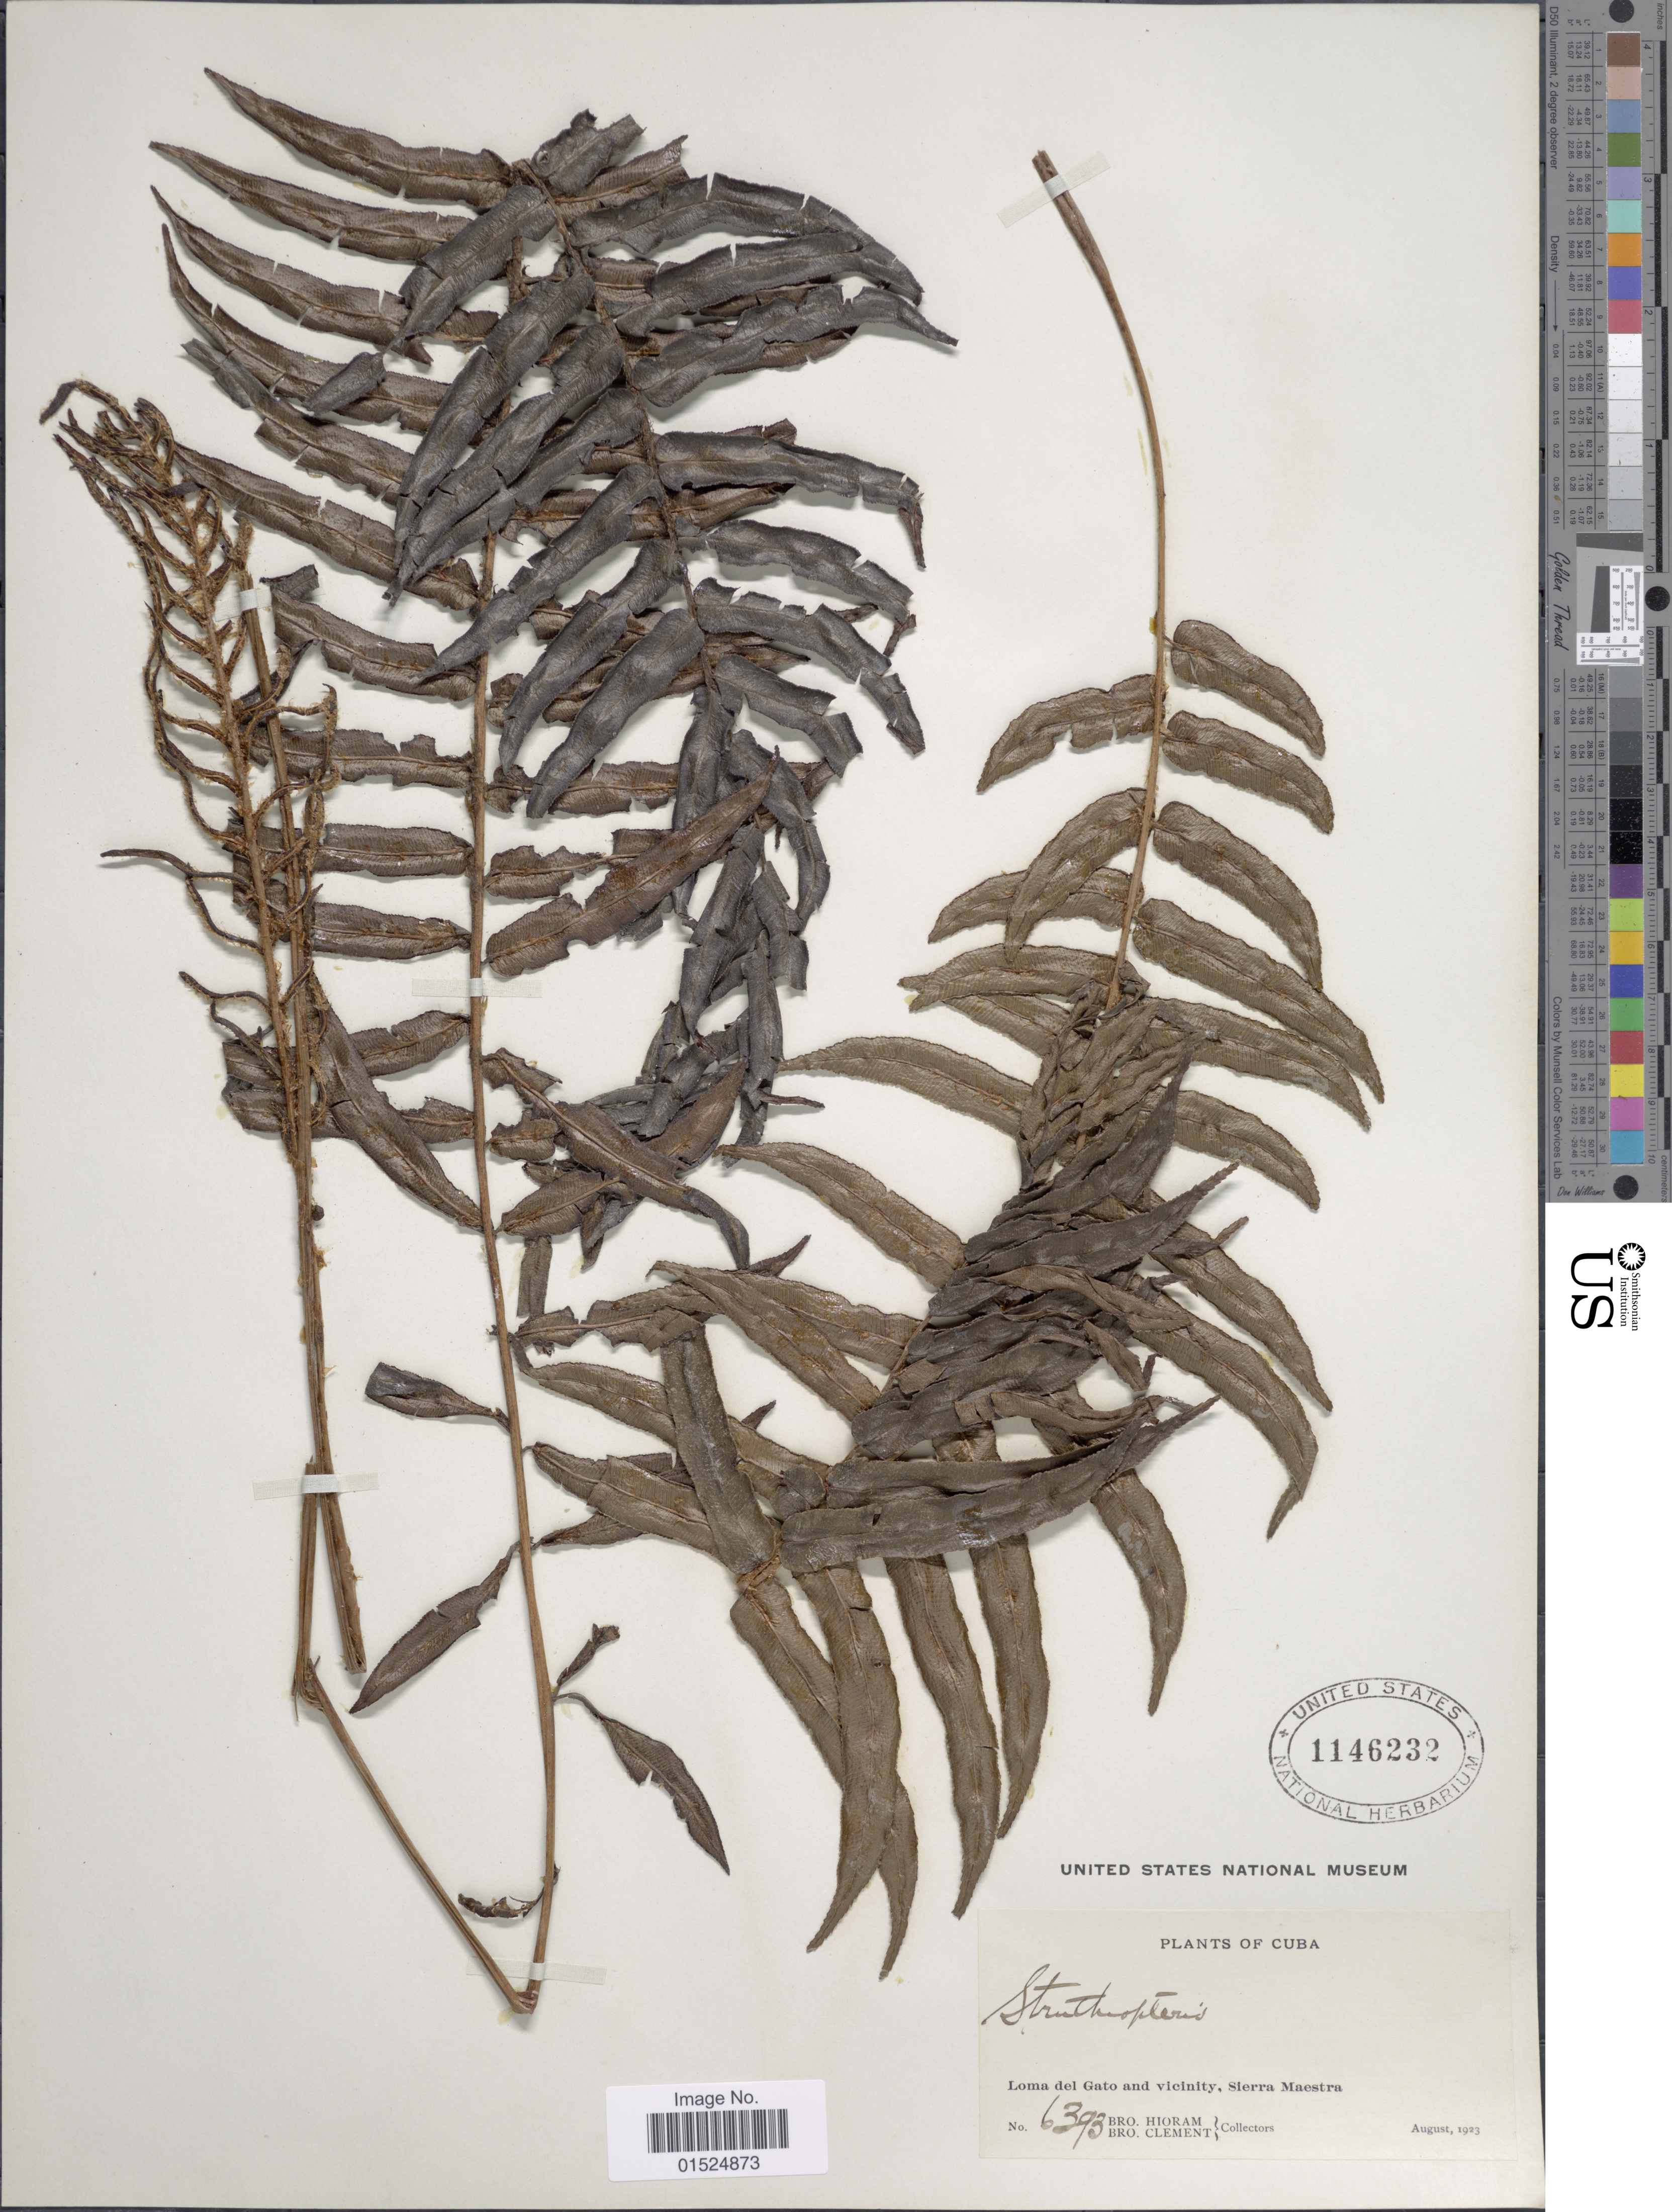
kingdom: Plantae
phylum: Tracheophyta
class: Polypodiopsida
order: Polypodiales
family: Blechnaceae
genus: Blechnum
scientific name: Blechnum lineatum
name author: (Sw.) C. Chr.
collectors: Bro. Hioram & B. Clement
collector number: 6393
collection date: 1923-08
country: Cuba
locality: Loma del Gato and vicinity, Sierra Maestra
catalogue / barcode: US 1146232